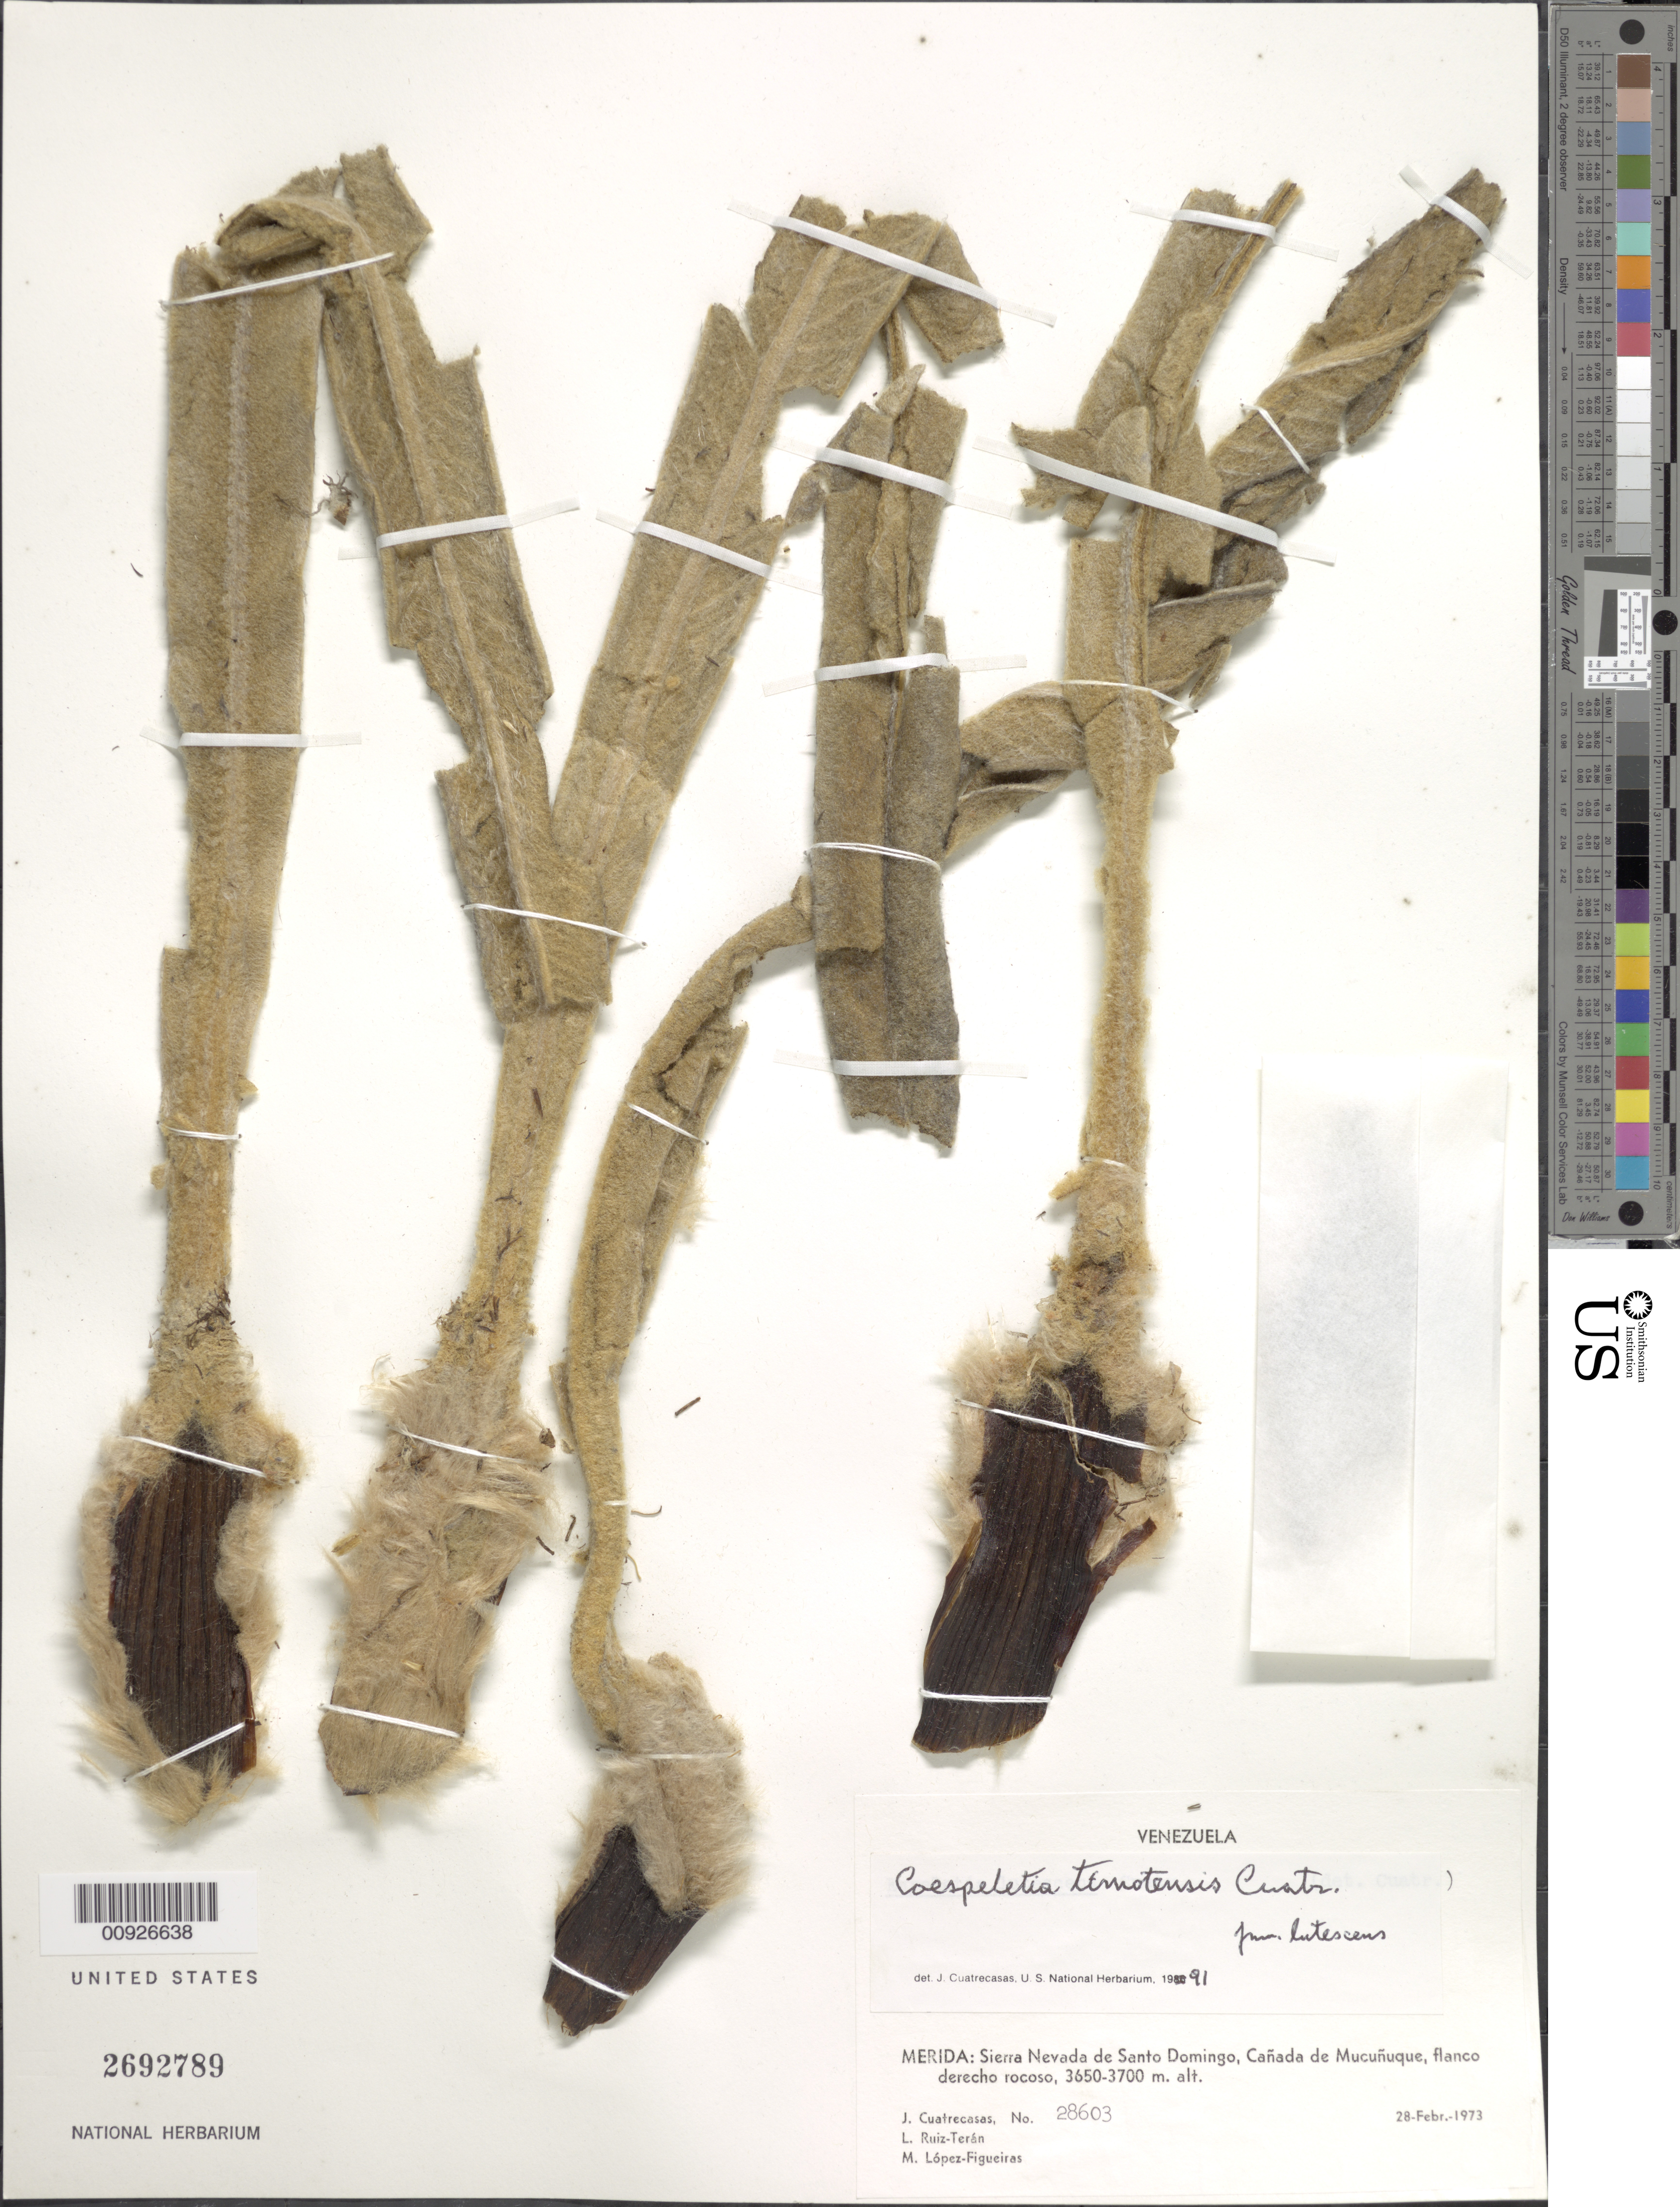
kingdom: Plantae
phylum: Tracheophyta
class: Magnoliopsida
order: Asterales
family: Asteraceae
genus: Coespeletia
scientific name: Coespeletia timotensis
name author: (Cuatrec.) Cuatrec.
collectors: J. Cuatrecasas, L. E. Ruíz-Terán & M. López Figueiras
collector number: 28603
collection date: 1973-02-28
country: Venezuela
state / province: Mérida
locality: Sierra Nevada de Santo Domingo, Cañada de Mucuñuque, flanco derecho rocoso.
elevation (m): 3650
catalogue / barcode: US 2692789